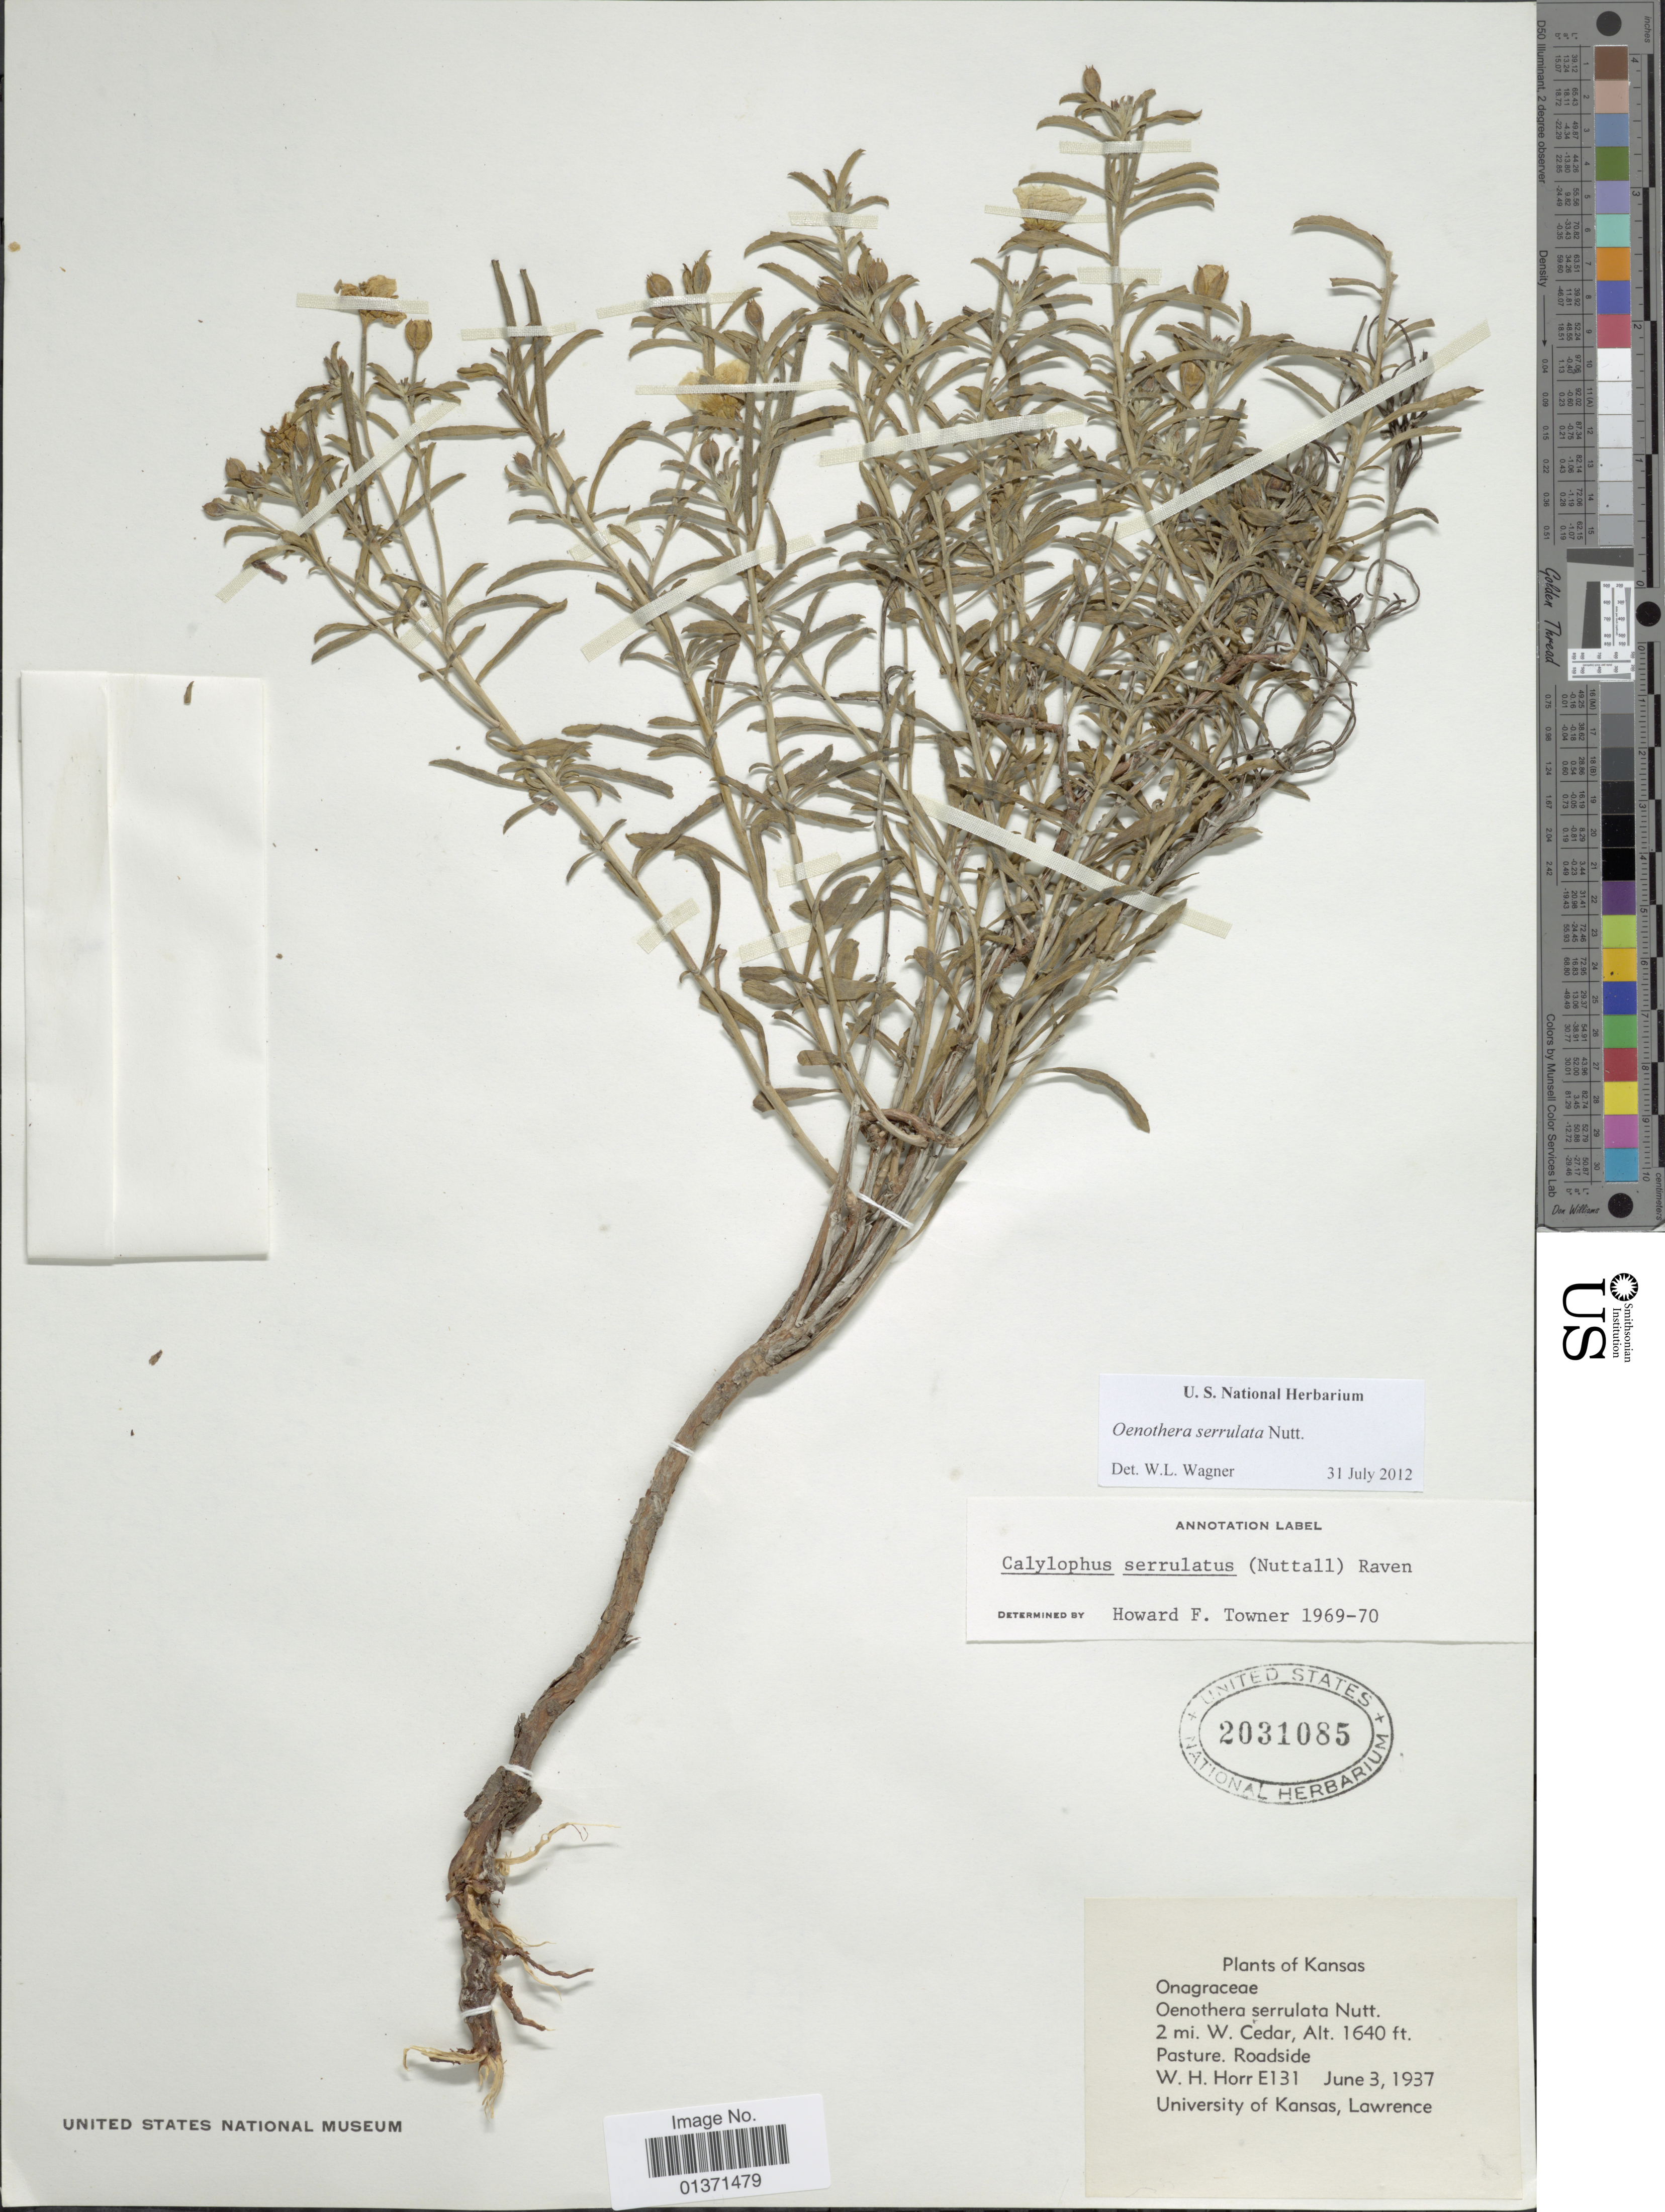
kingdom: Plantae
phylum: Tracheophyta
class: Magnoliopsida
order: Myrtales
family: Onagraceae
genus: Oenothera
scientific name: Oenothera serrulata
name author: Nutt.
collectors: W. H. Horr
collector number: E131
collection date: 1937-06-03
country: United States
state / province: Kansas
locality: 2 mi. W. Cedar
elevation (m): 500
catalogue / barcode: US 2031085